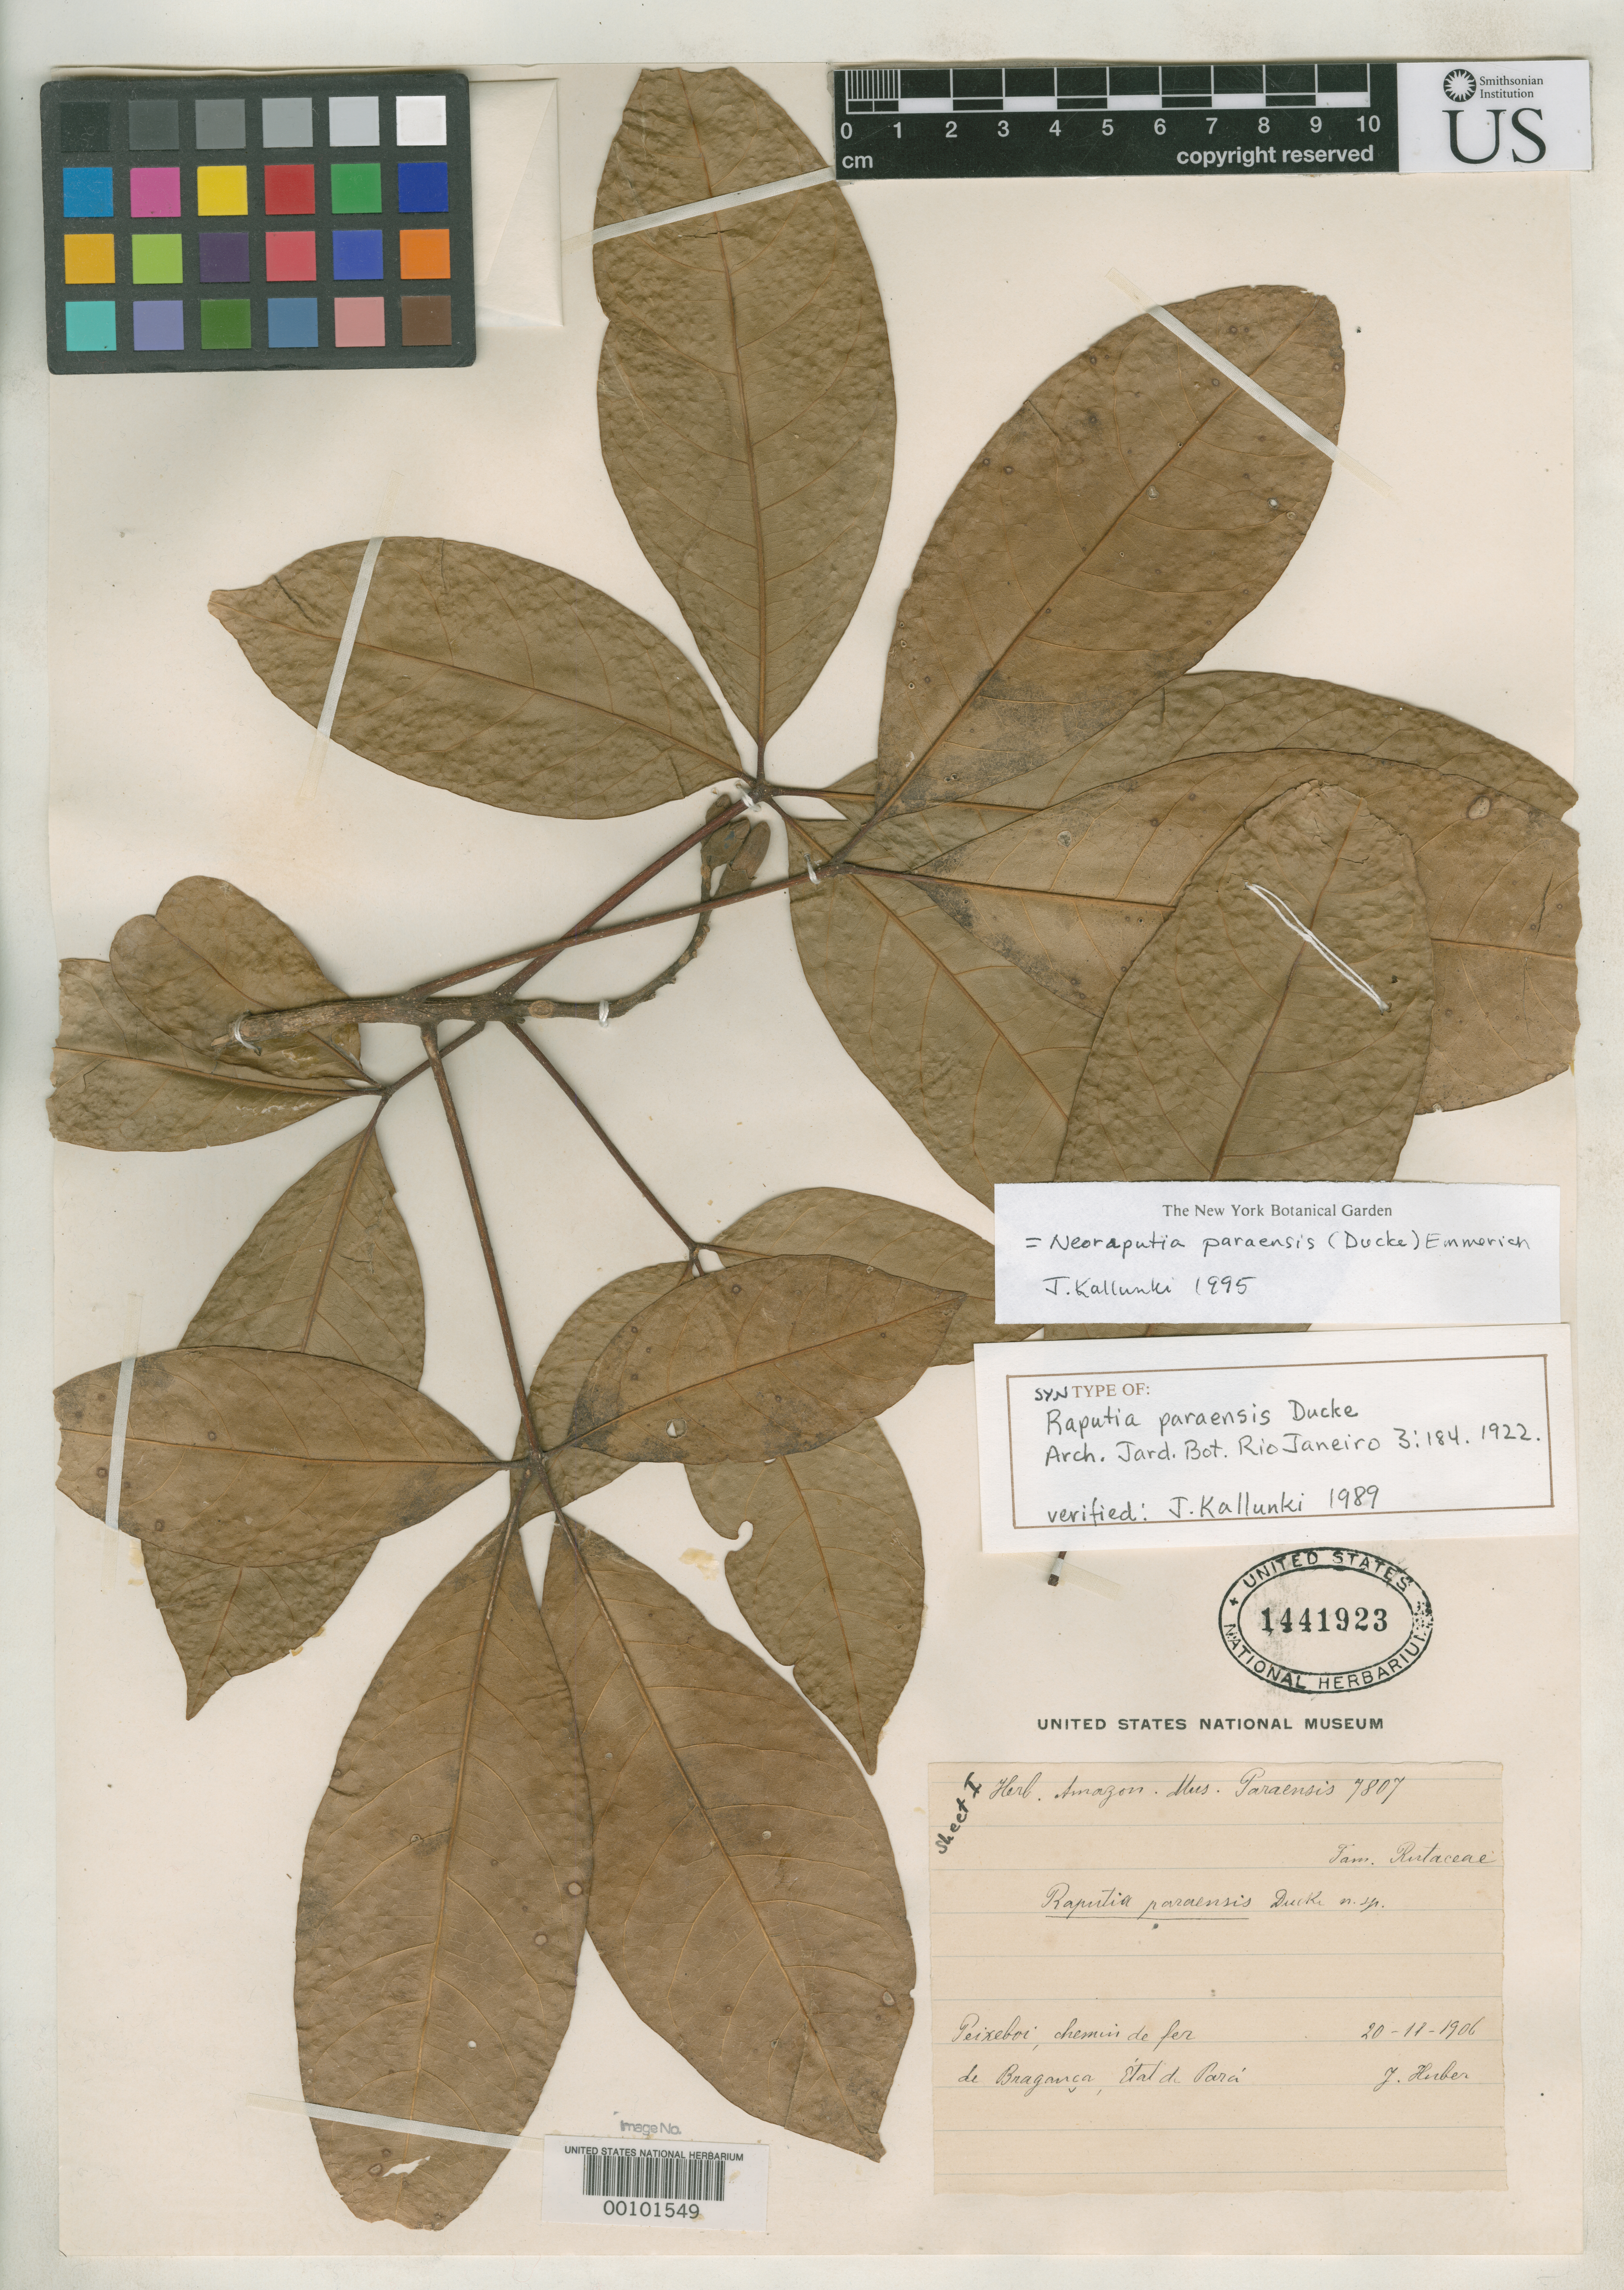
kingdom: Plantae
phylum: Tracheophyta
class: Magnoliopsida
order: Sapindales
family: Rutaceae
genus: Raputia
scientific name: Raputia paraensis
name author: Ducke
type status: Syntype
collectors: J. Huber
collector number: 7807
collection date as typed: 20 Nov 1906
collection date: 1906-11-20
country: Brazil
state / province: Pará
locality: Peixeboi, railroad of Braganca.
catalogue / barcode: US 1441923